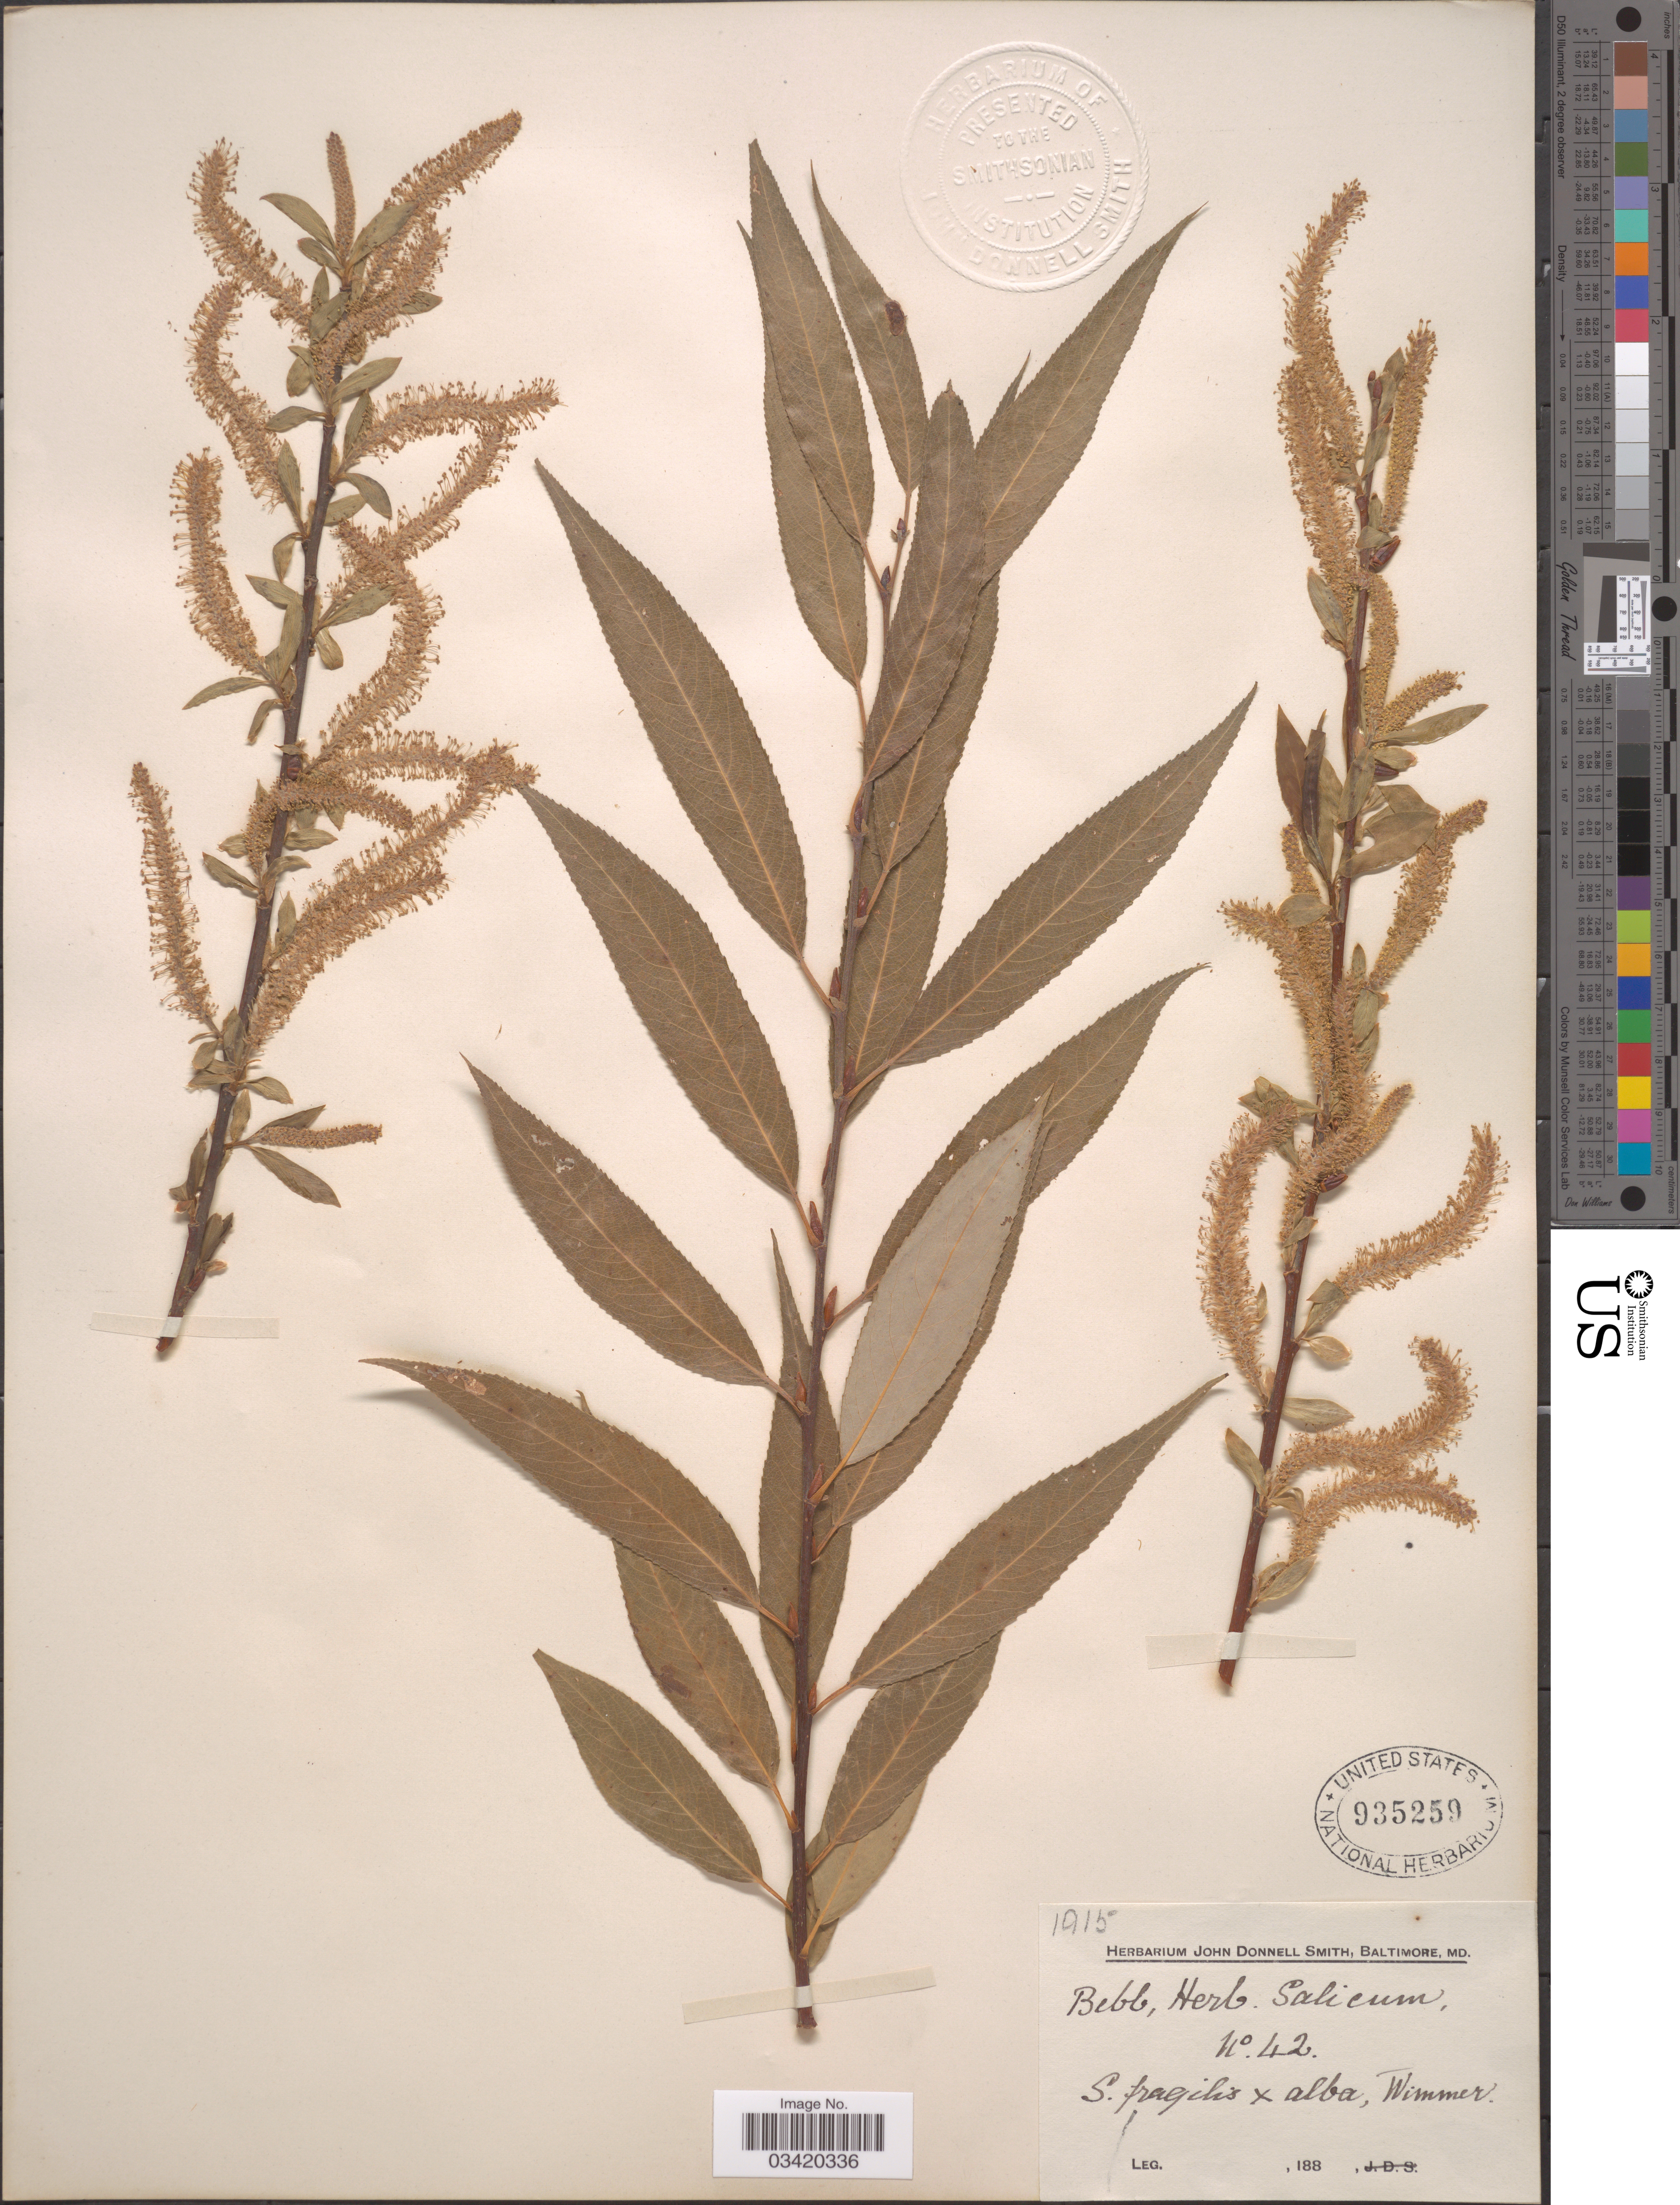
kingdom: Plantae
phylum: Tracheophyta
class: Magnoliopsida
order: Malpighiales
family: Salicaceae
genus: Salix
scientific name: Salix fragilis x S. alba L.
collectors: ex Herb. M. S. Bebb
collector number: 42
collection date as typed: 188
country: United States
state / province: Maryland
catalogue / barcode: US 935259